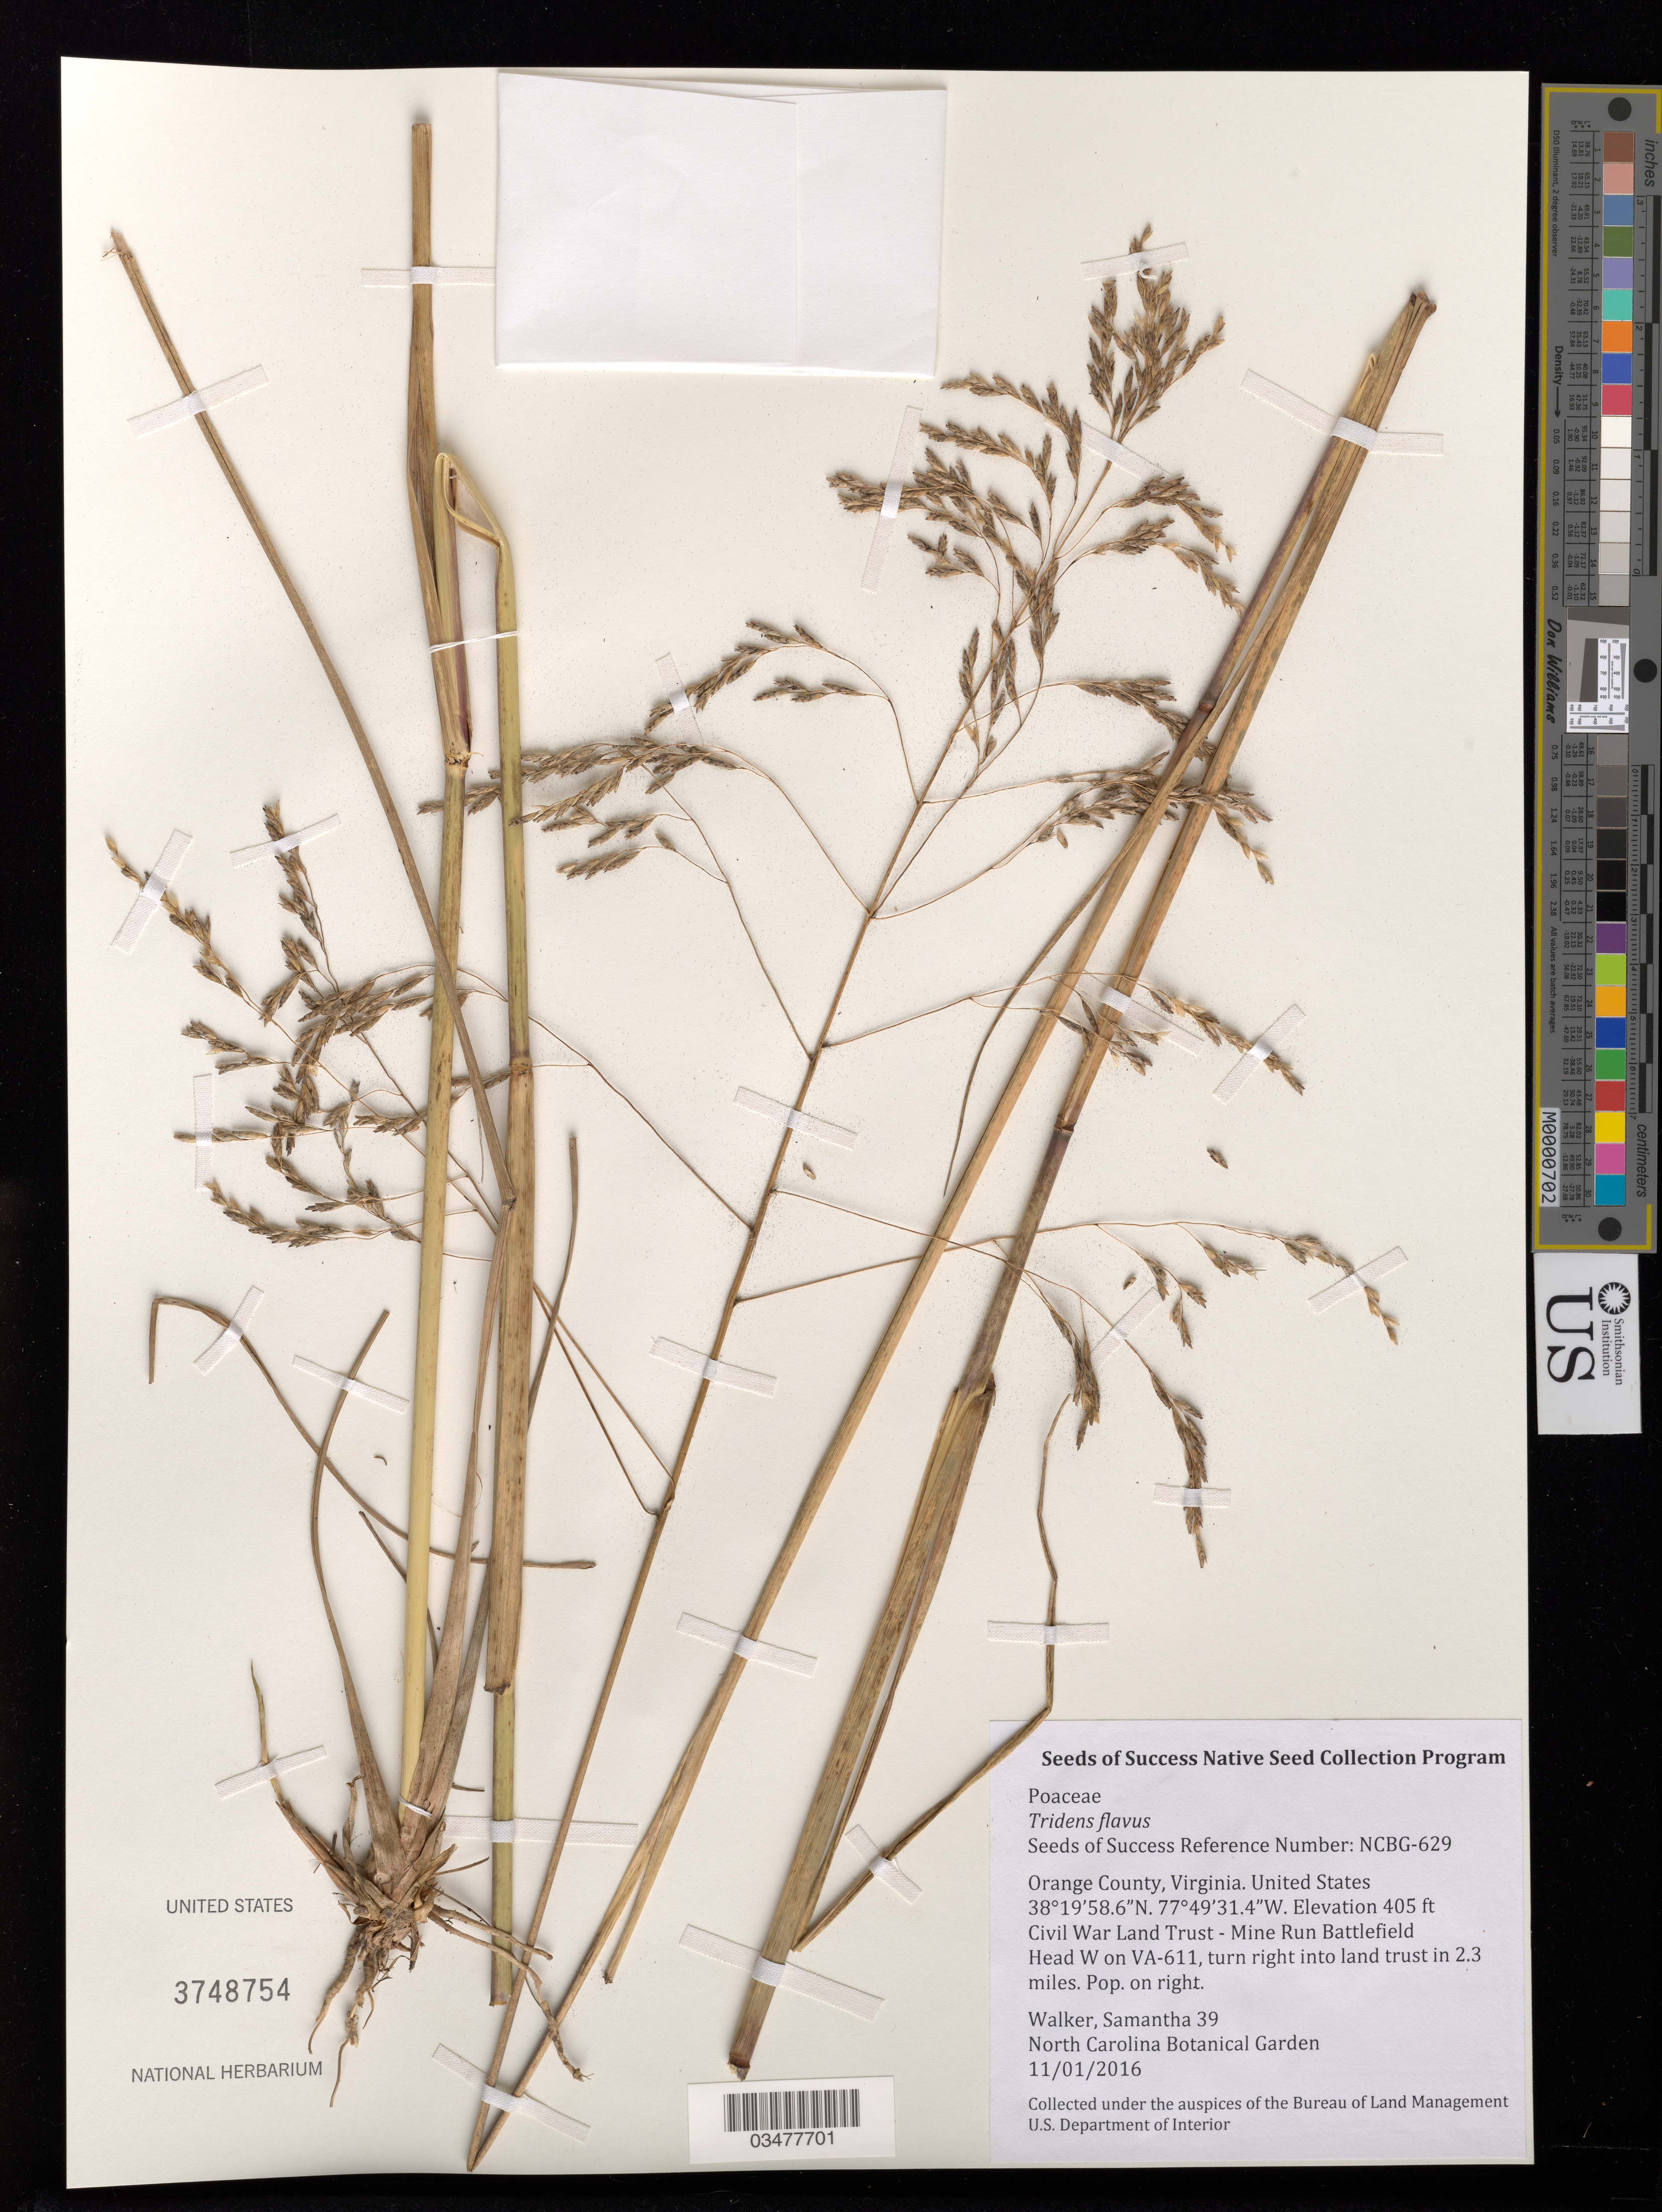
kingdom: Plantae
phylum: Tracheophyta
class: Liliopsida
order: Poales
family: Poaceae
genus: Tridens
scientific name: Tridens flavus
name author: (L.) Hitchc.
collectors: C. Healy & S. Walker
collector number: NCBG-629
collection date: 2016-11-01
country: United States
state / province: Virginia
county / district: Orange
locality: Civil War Land Trust-Mine Run Battlefield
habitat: Meadow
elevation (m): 123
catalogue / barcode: US 3748754